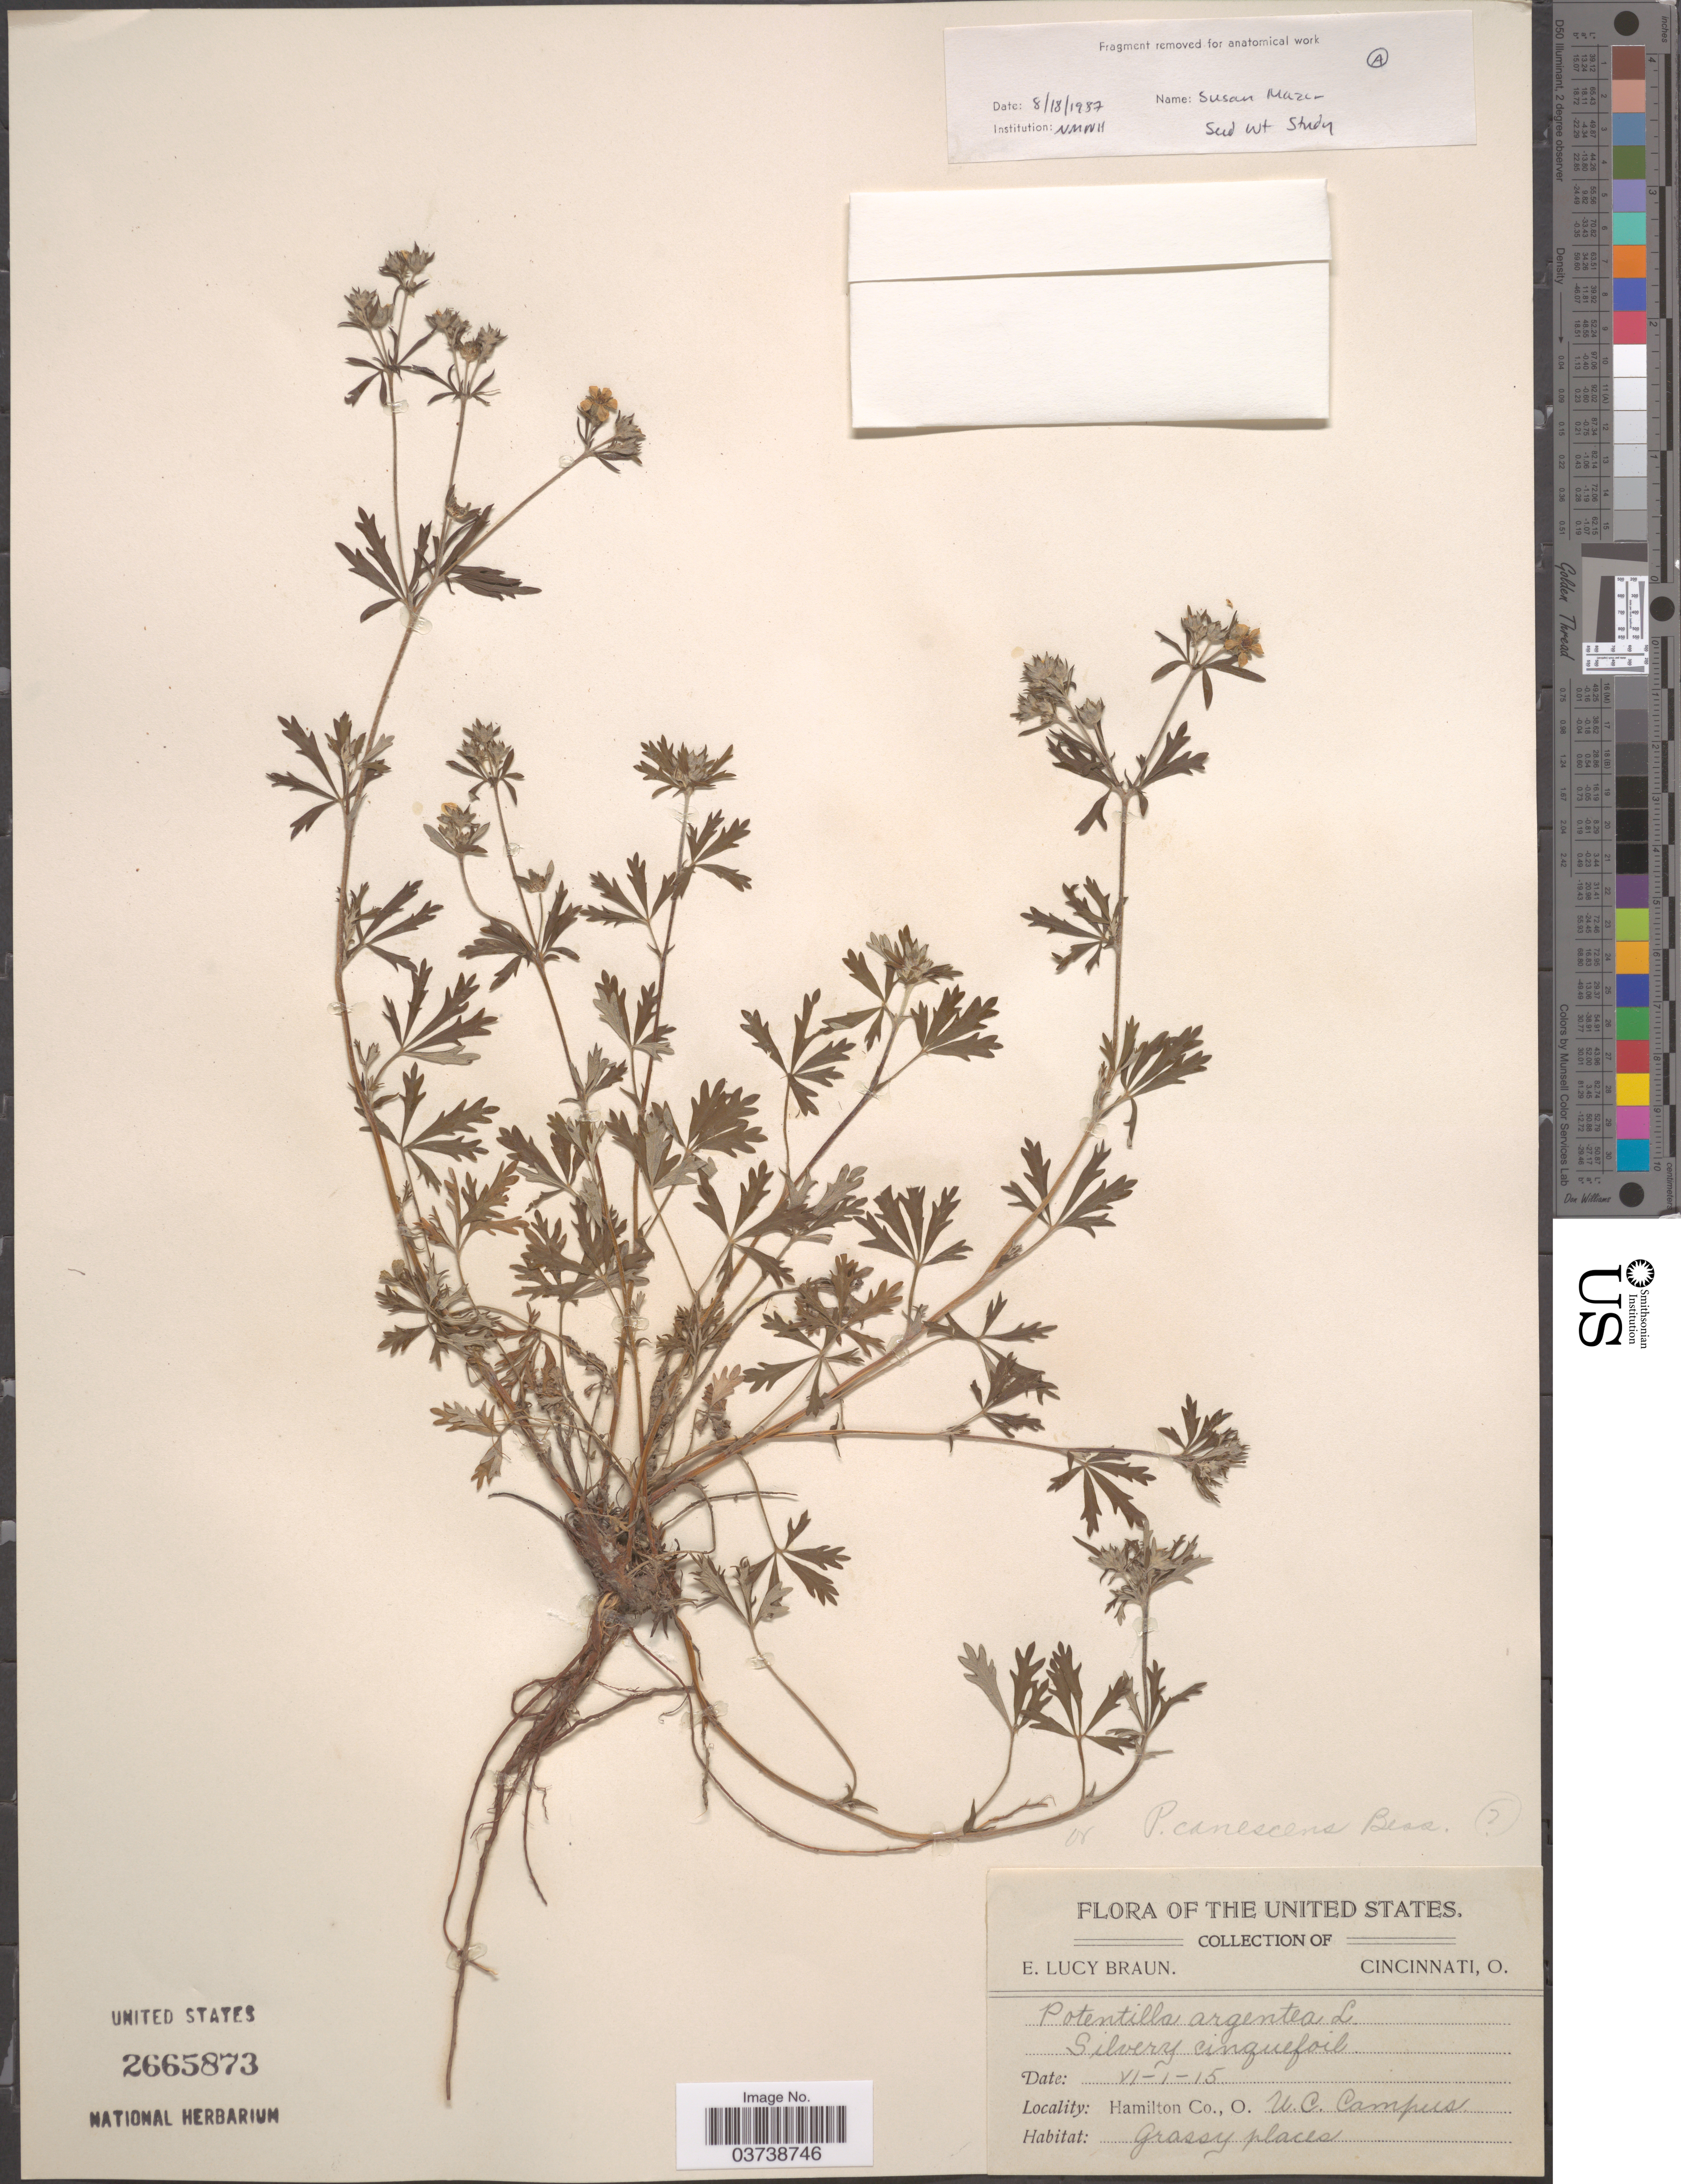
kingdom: Plantae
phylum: Tracheophyta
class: Magnoliopsida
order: Rosales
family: Rosaceae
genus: Potentilla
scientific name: Potentilla canadensis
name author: L.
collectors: E. L. Braun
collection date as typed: Transcribed d/m/y: 1/6/15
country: United States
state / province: Ohio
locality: Hamilton Co. U. C. Campus.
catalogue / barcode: US 2665873